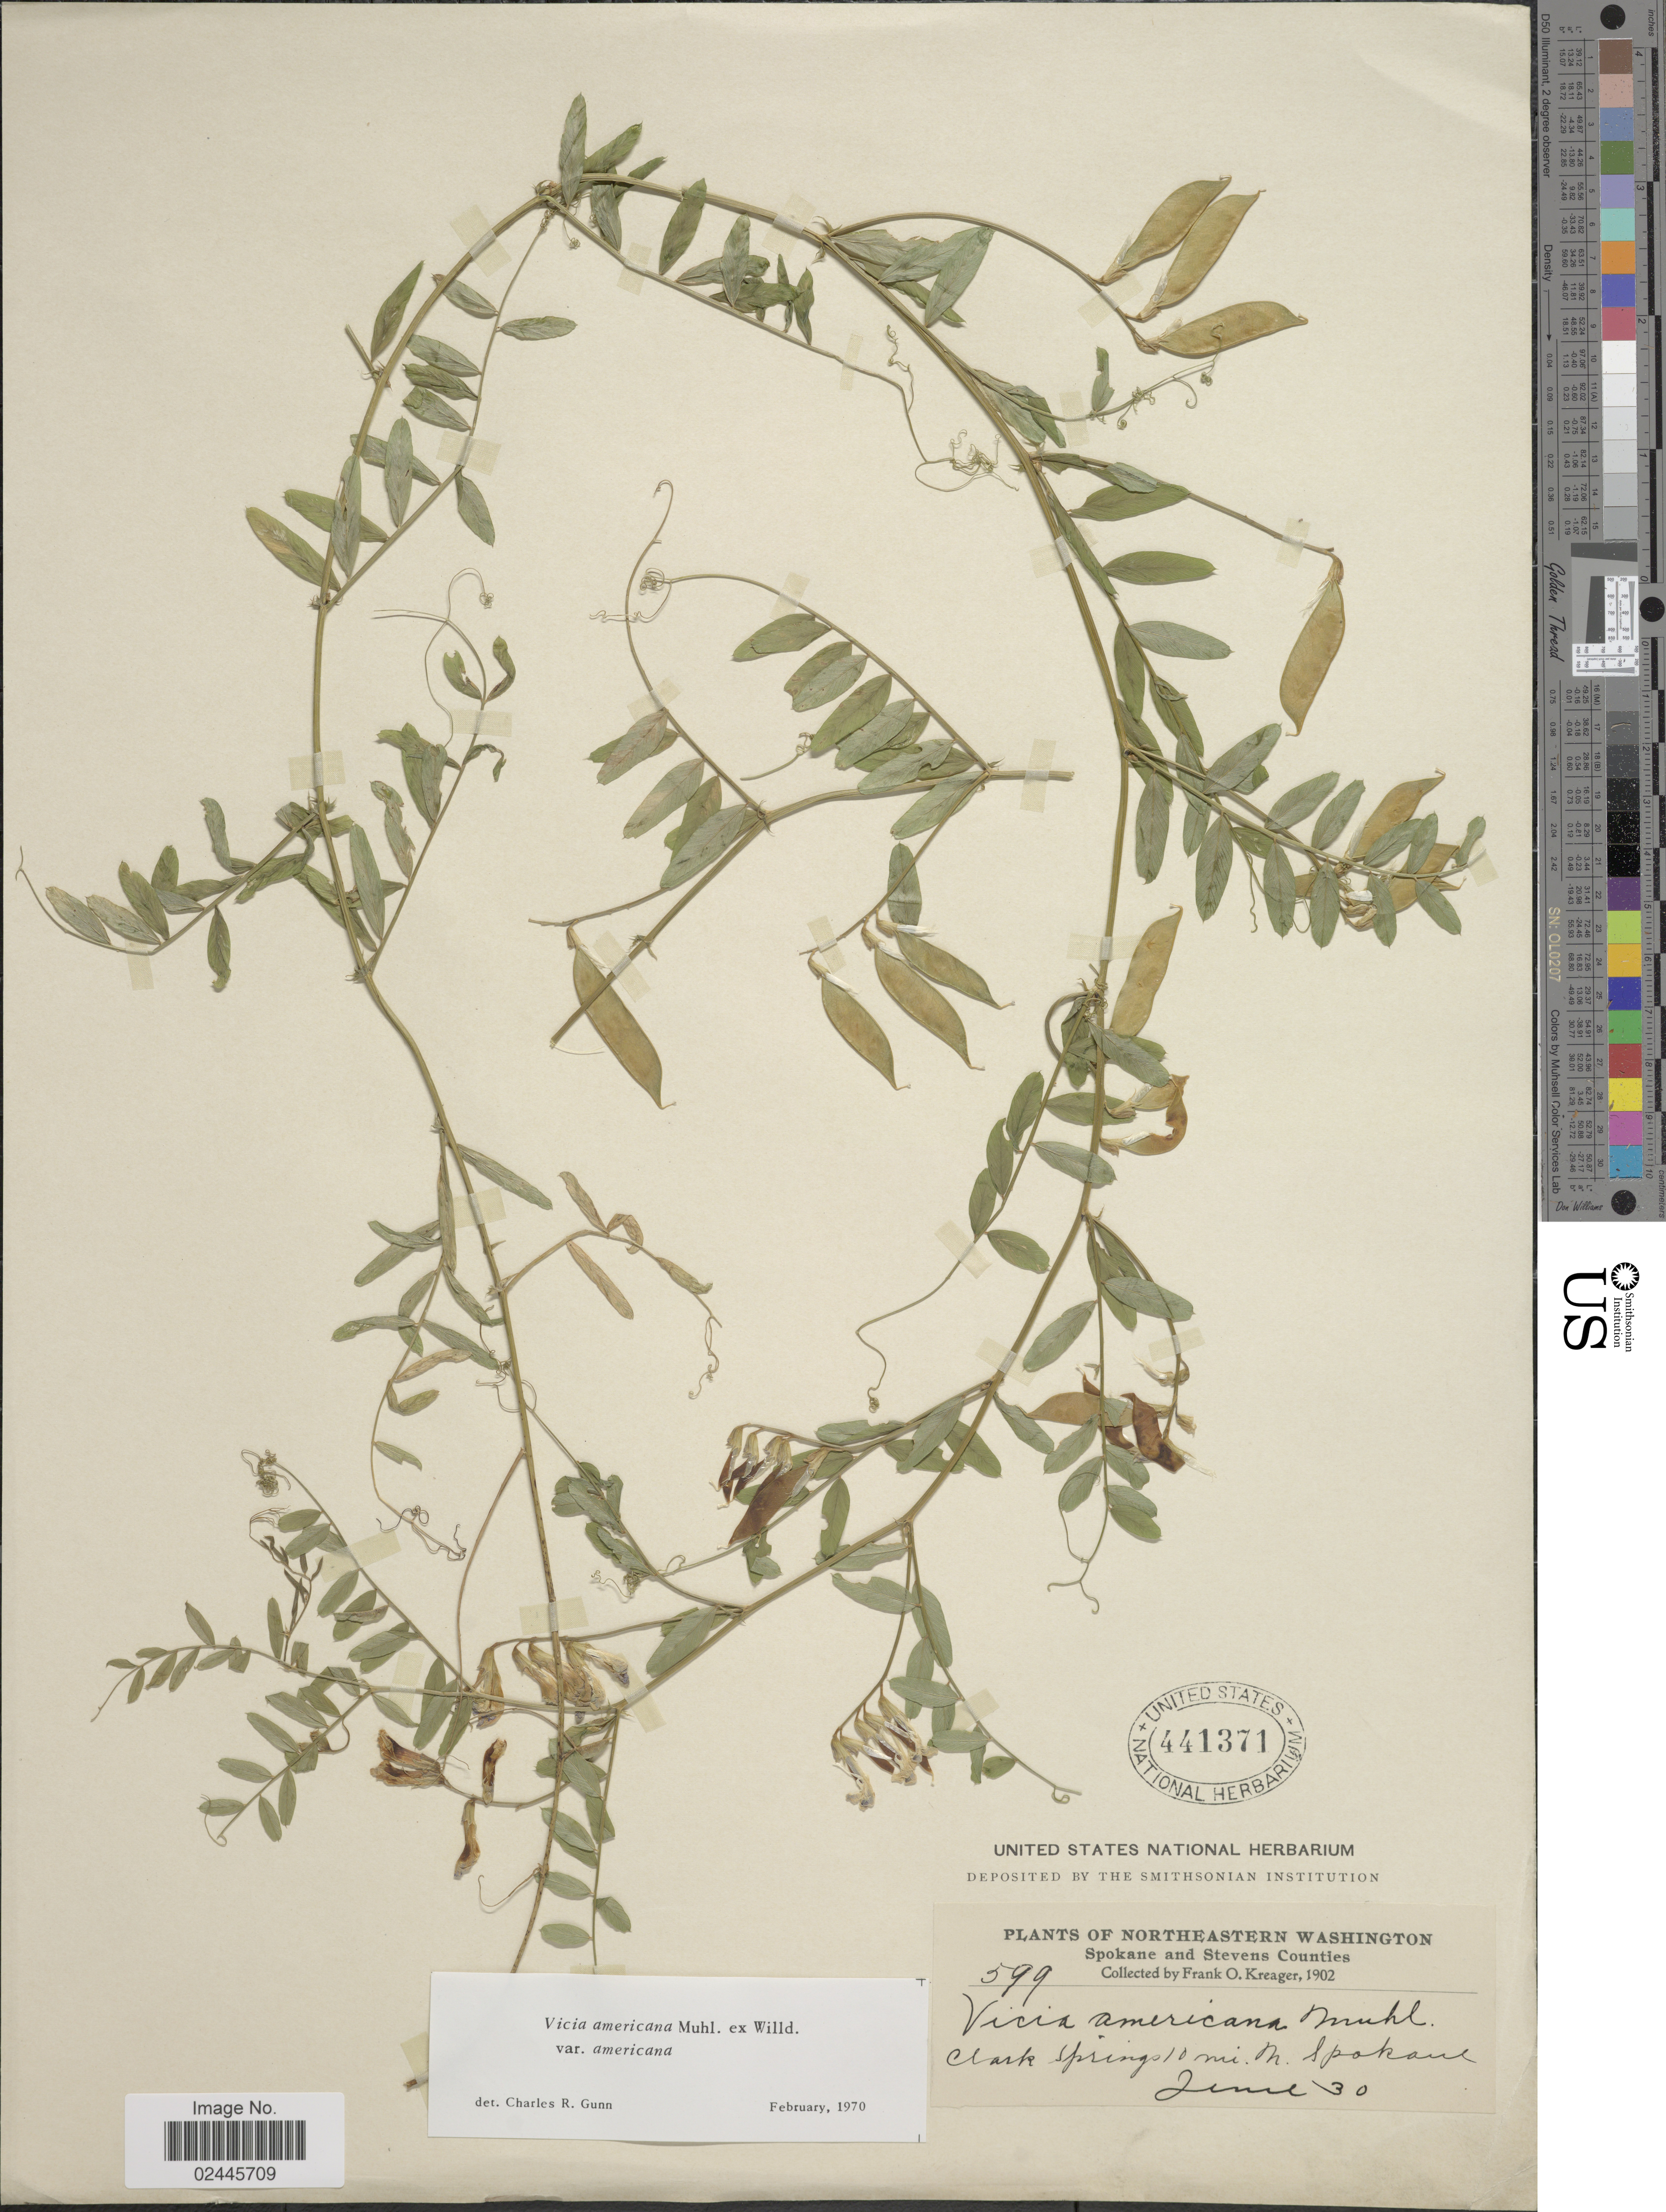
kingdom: Plantae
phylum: Tracheophyta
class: Magnoliopsida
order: Fabales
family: Fabaceae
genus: Vicia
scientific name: Vicia americana var. americana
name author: Muhl. ex Willd.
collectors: F. Kreager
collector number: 599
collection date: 1902-06-30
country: United States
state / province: Washington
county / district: Spokane / Stevens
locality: Northeastern Washington, Spokane and Stevens Counties, Clark Spring 10 mi. M. Spokane.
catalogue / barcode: US 441371